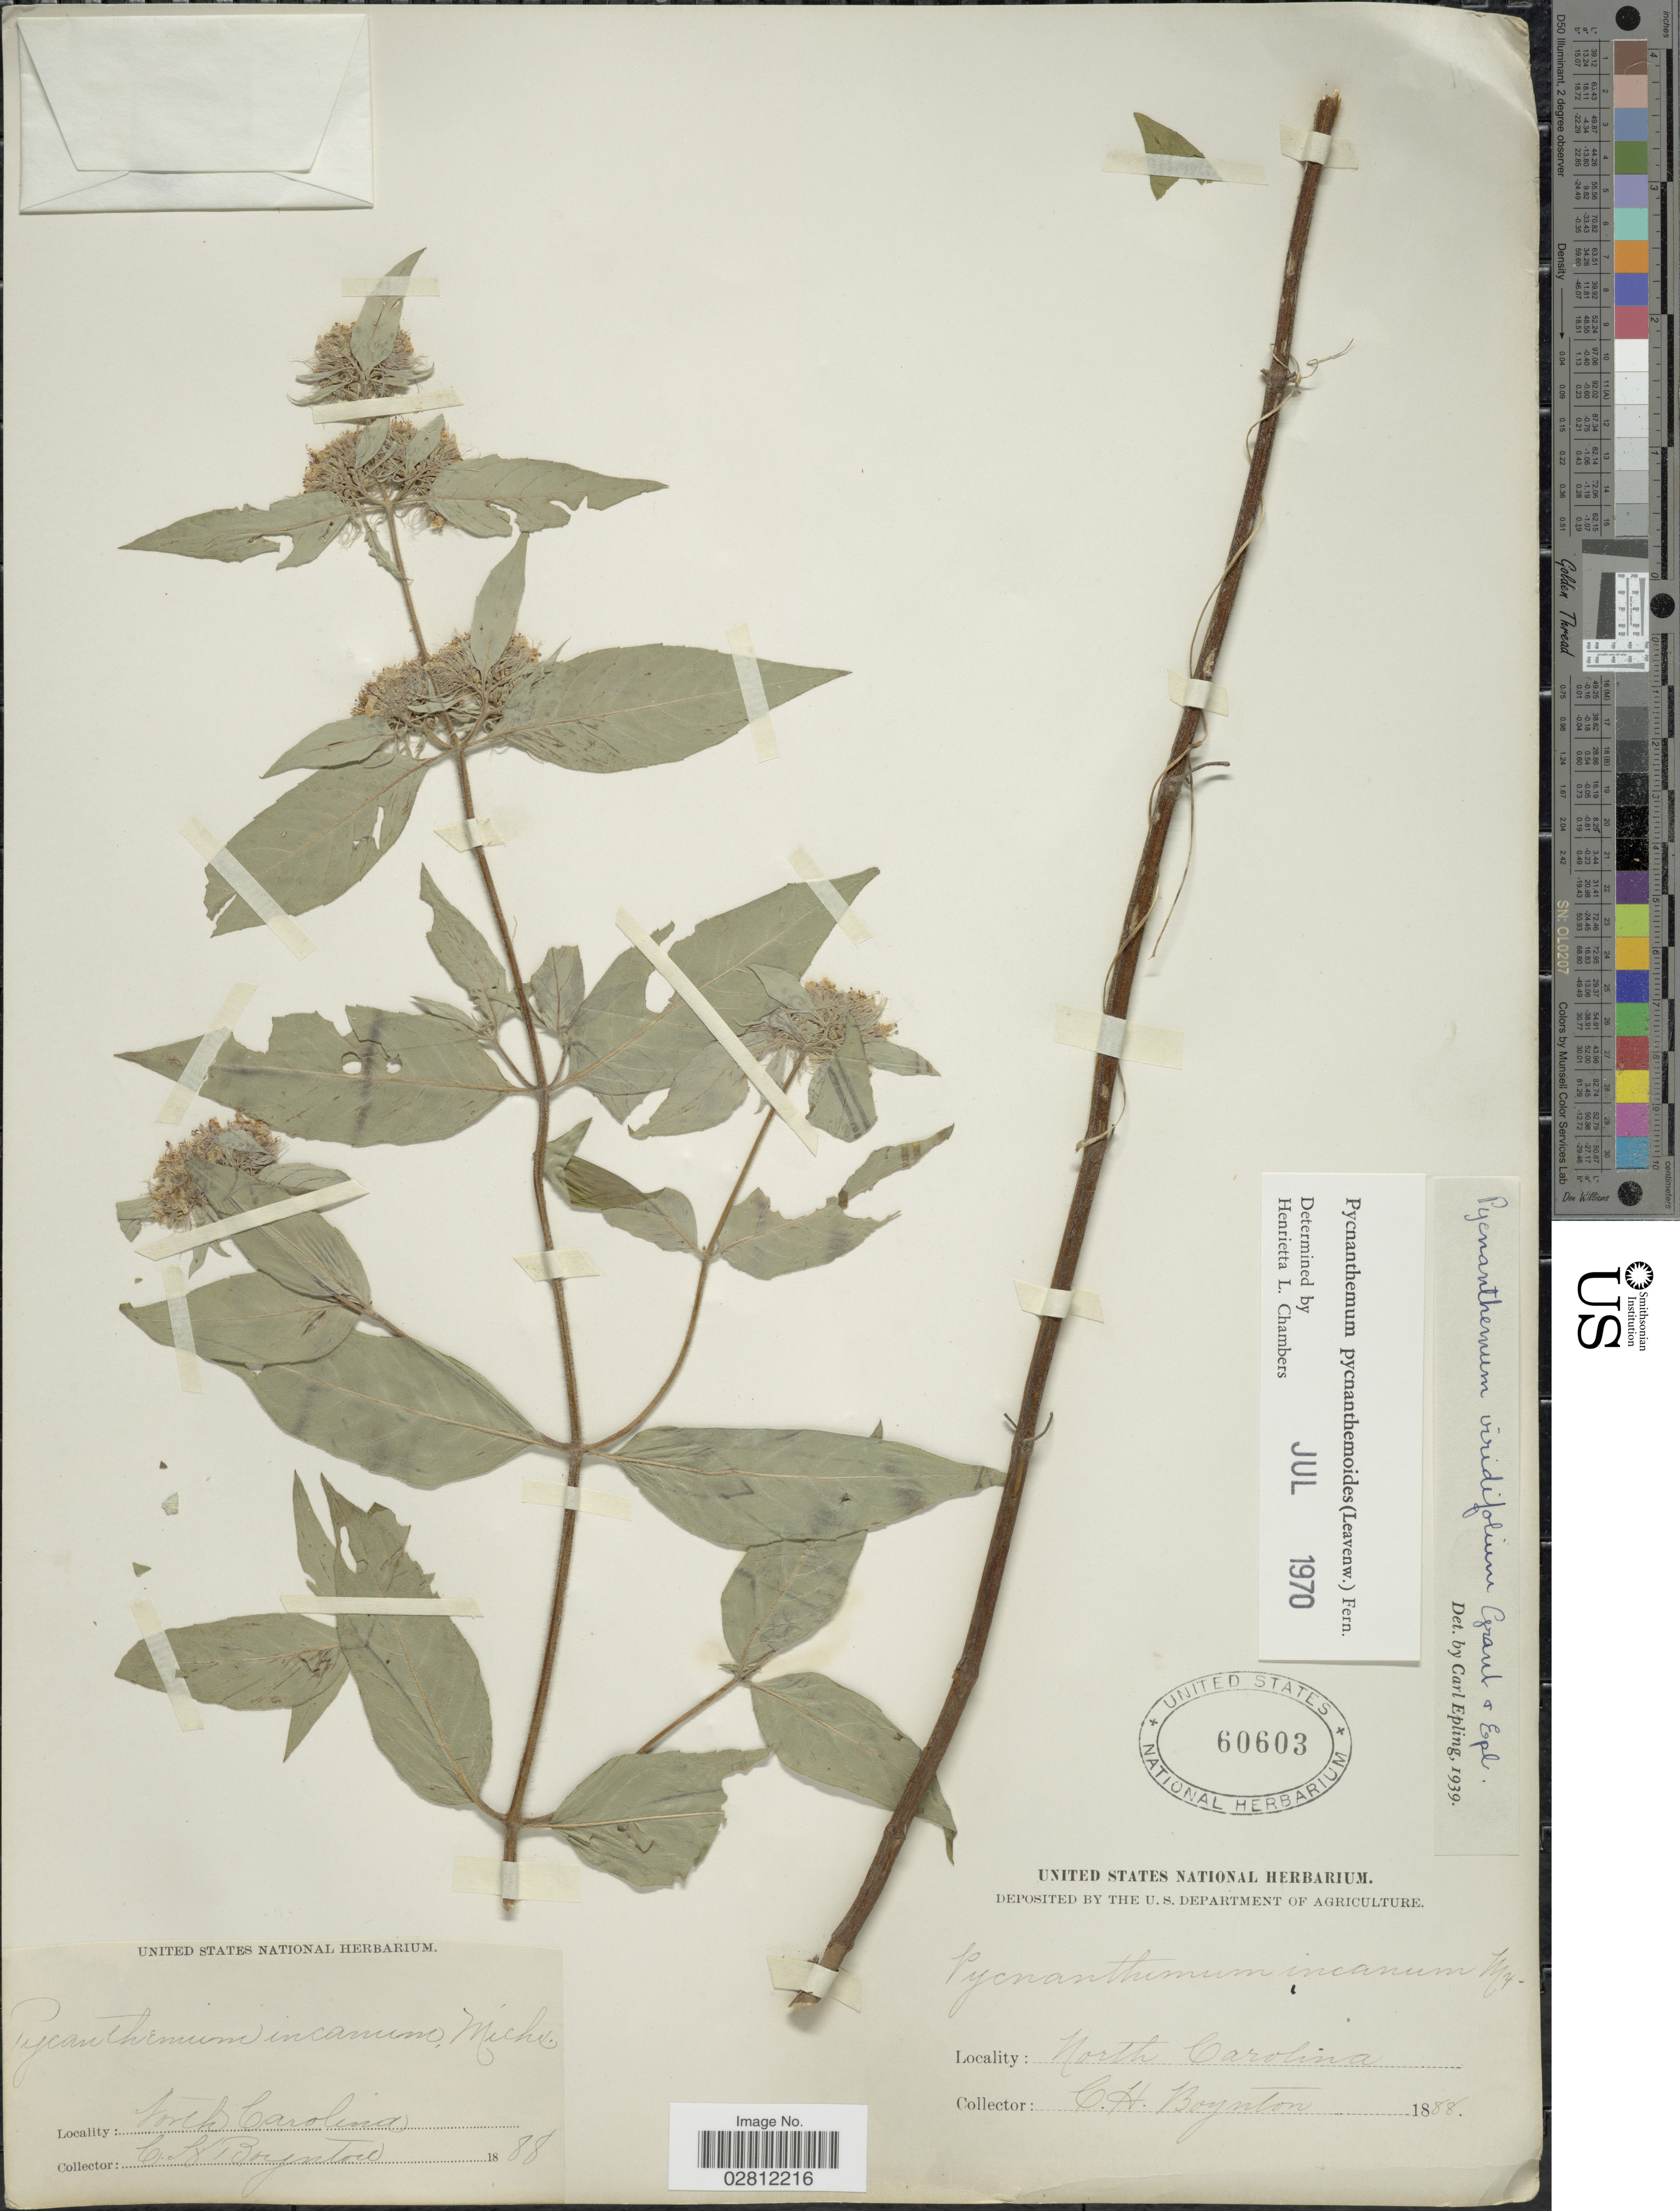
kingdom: Plantae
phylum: Tracheophyta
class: Magnoliopsida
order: Lamiales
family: Lamiaceae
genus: Pycnanthemum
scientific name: Pycnanthemum viridifolium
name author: E. Grant & Epling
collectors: C. L. Boynton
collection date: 1888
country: United States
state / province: North Carolina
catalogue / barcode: US 60603